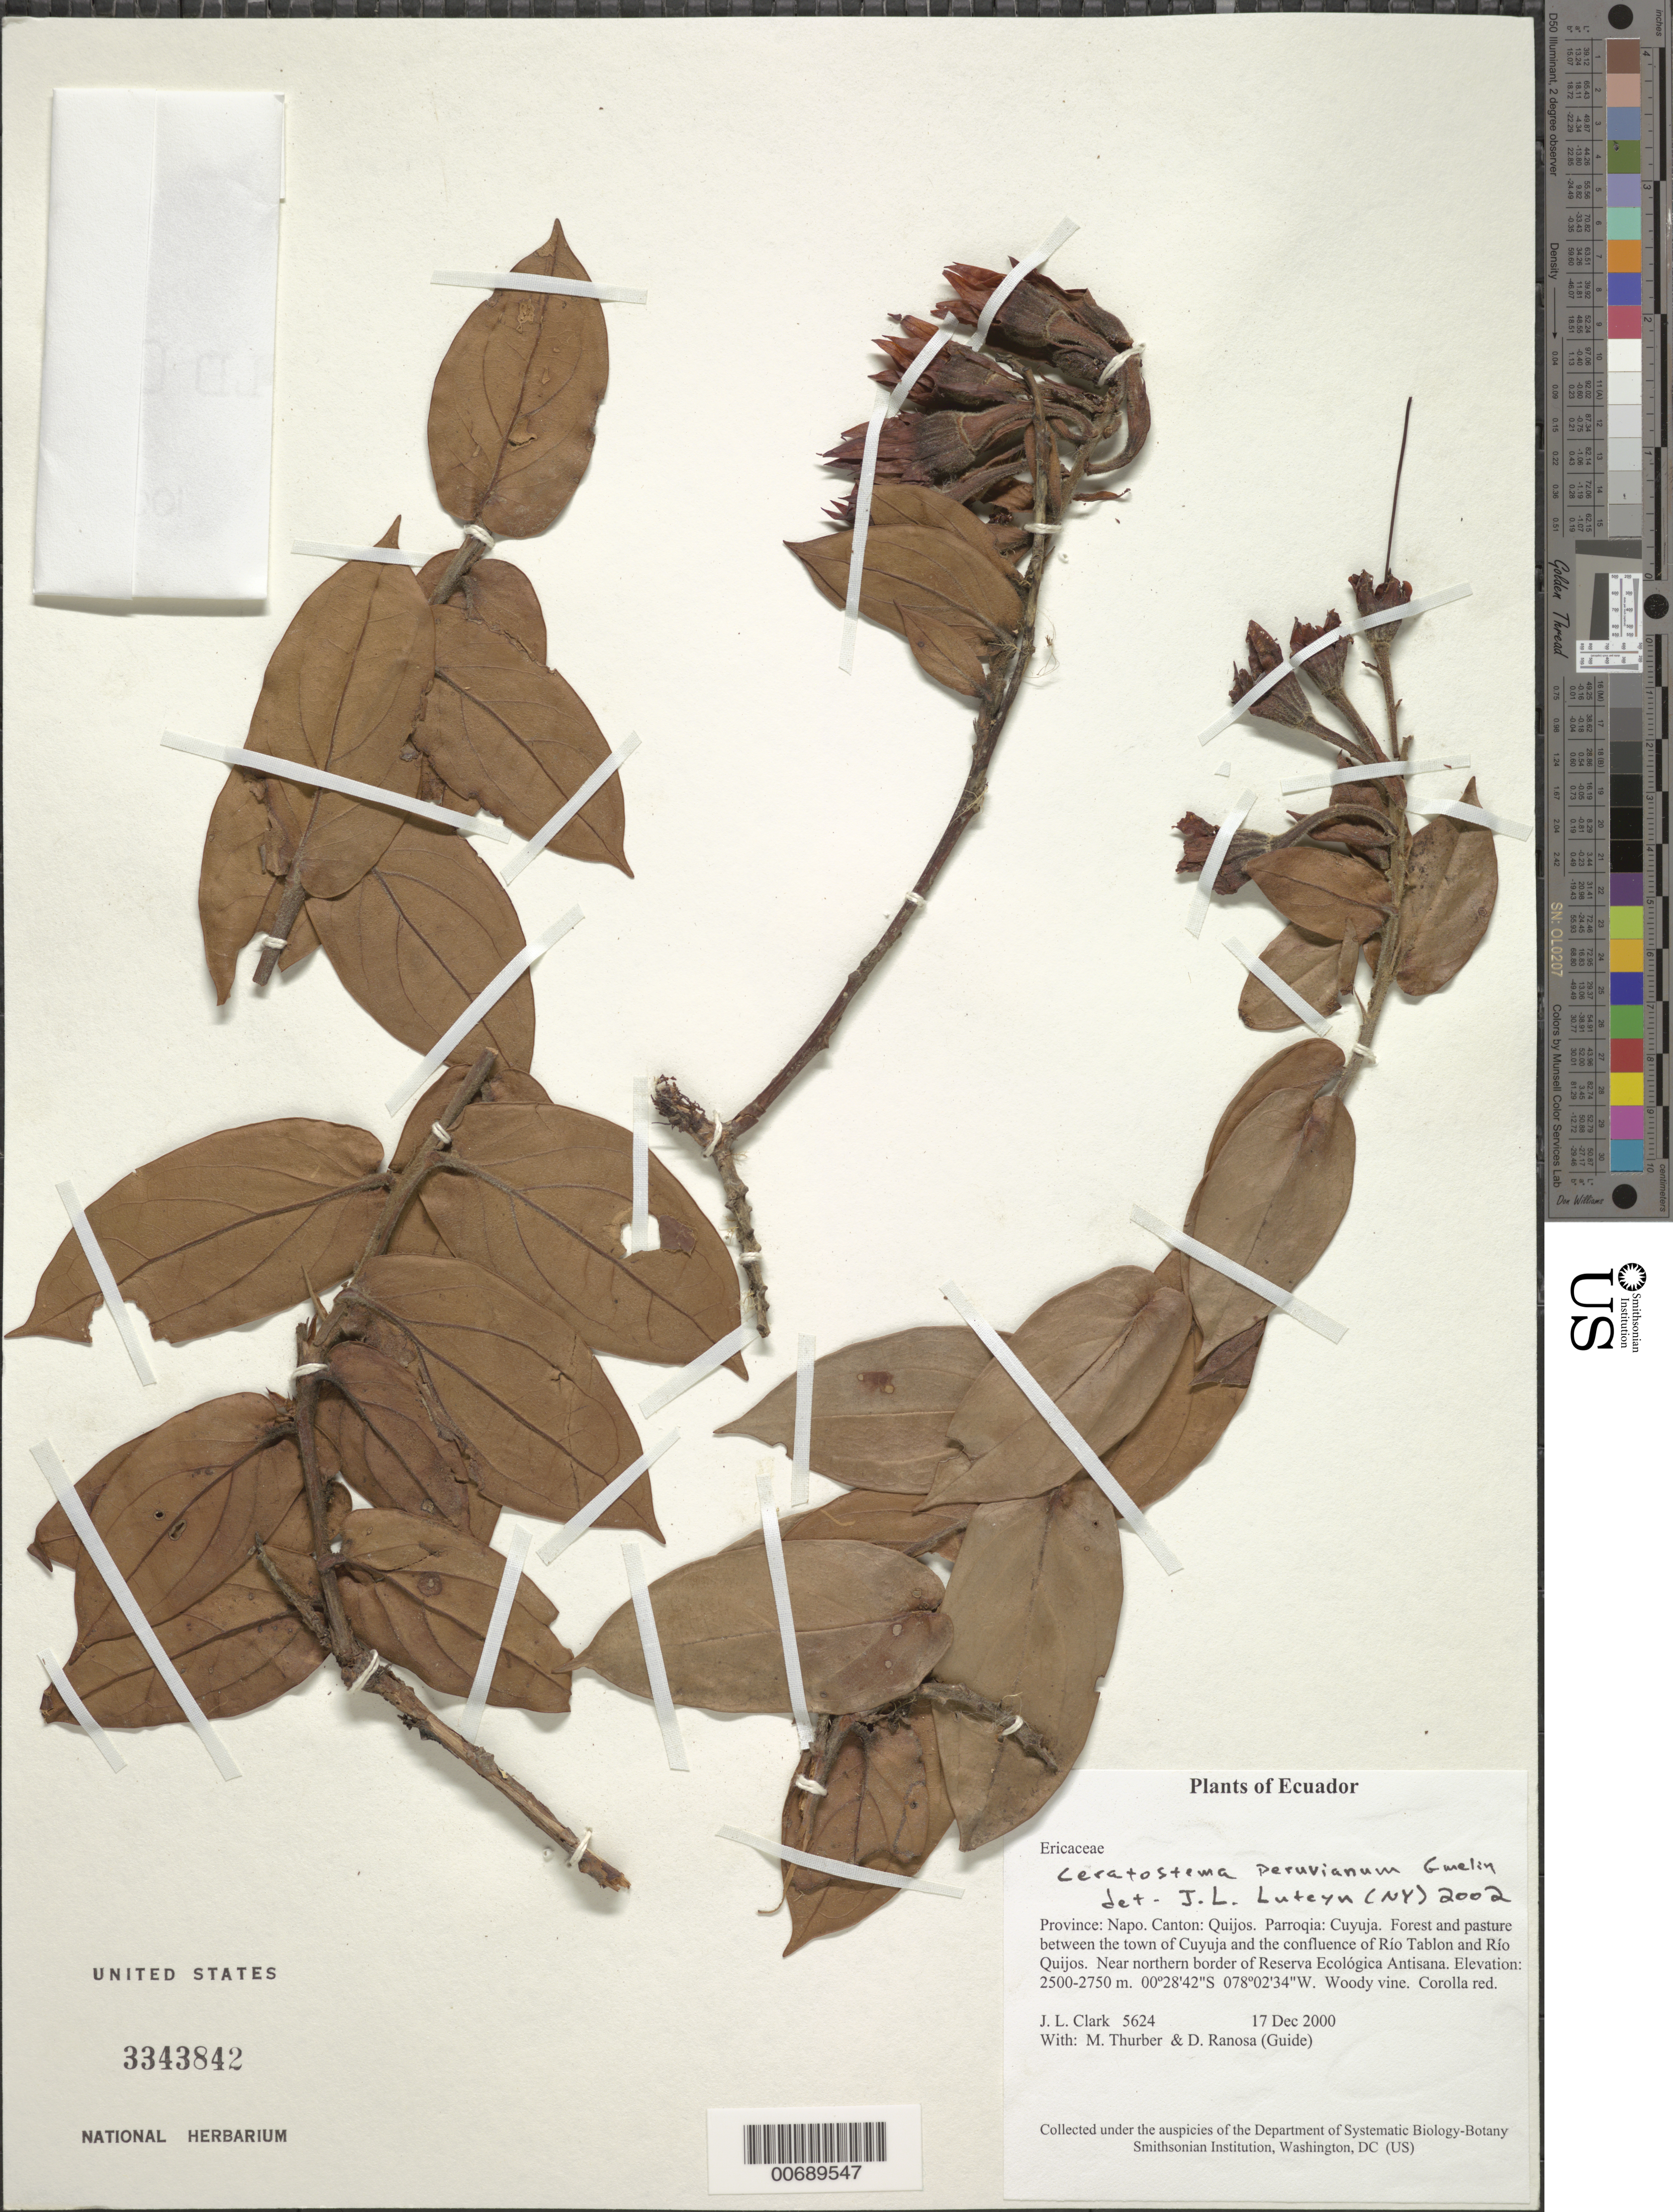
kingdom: Plantae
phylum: Tracheophyta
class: Magnoliopsida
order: Ericales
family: Ericaceae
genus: Ceratostema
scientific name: Ceratostema peruvianum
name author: J.F. Gmel.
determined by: Luteyn, J. L.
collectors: J. L. Clark, M. Thurber & D. Ranosa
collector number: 5624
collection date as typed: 17 Dec 2000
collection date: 2000-12-17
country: Ecuador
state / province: Napo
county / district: Quijos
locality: Parroqia: Cuyuja. Forest and pasture between the town of Cuyuja and the confluence of Río Tablon and Río Quijos. Near NErn border of Reserva Ecológica Antisana.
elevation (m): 2500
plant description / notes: NY, QCNE, US; NY, QCA, QCNE, US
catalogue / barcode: US 3343842